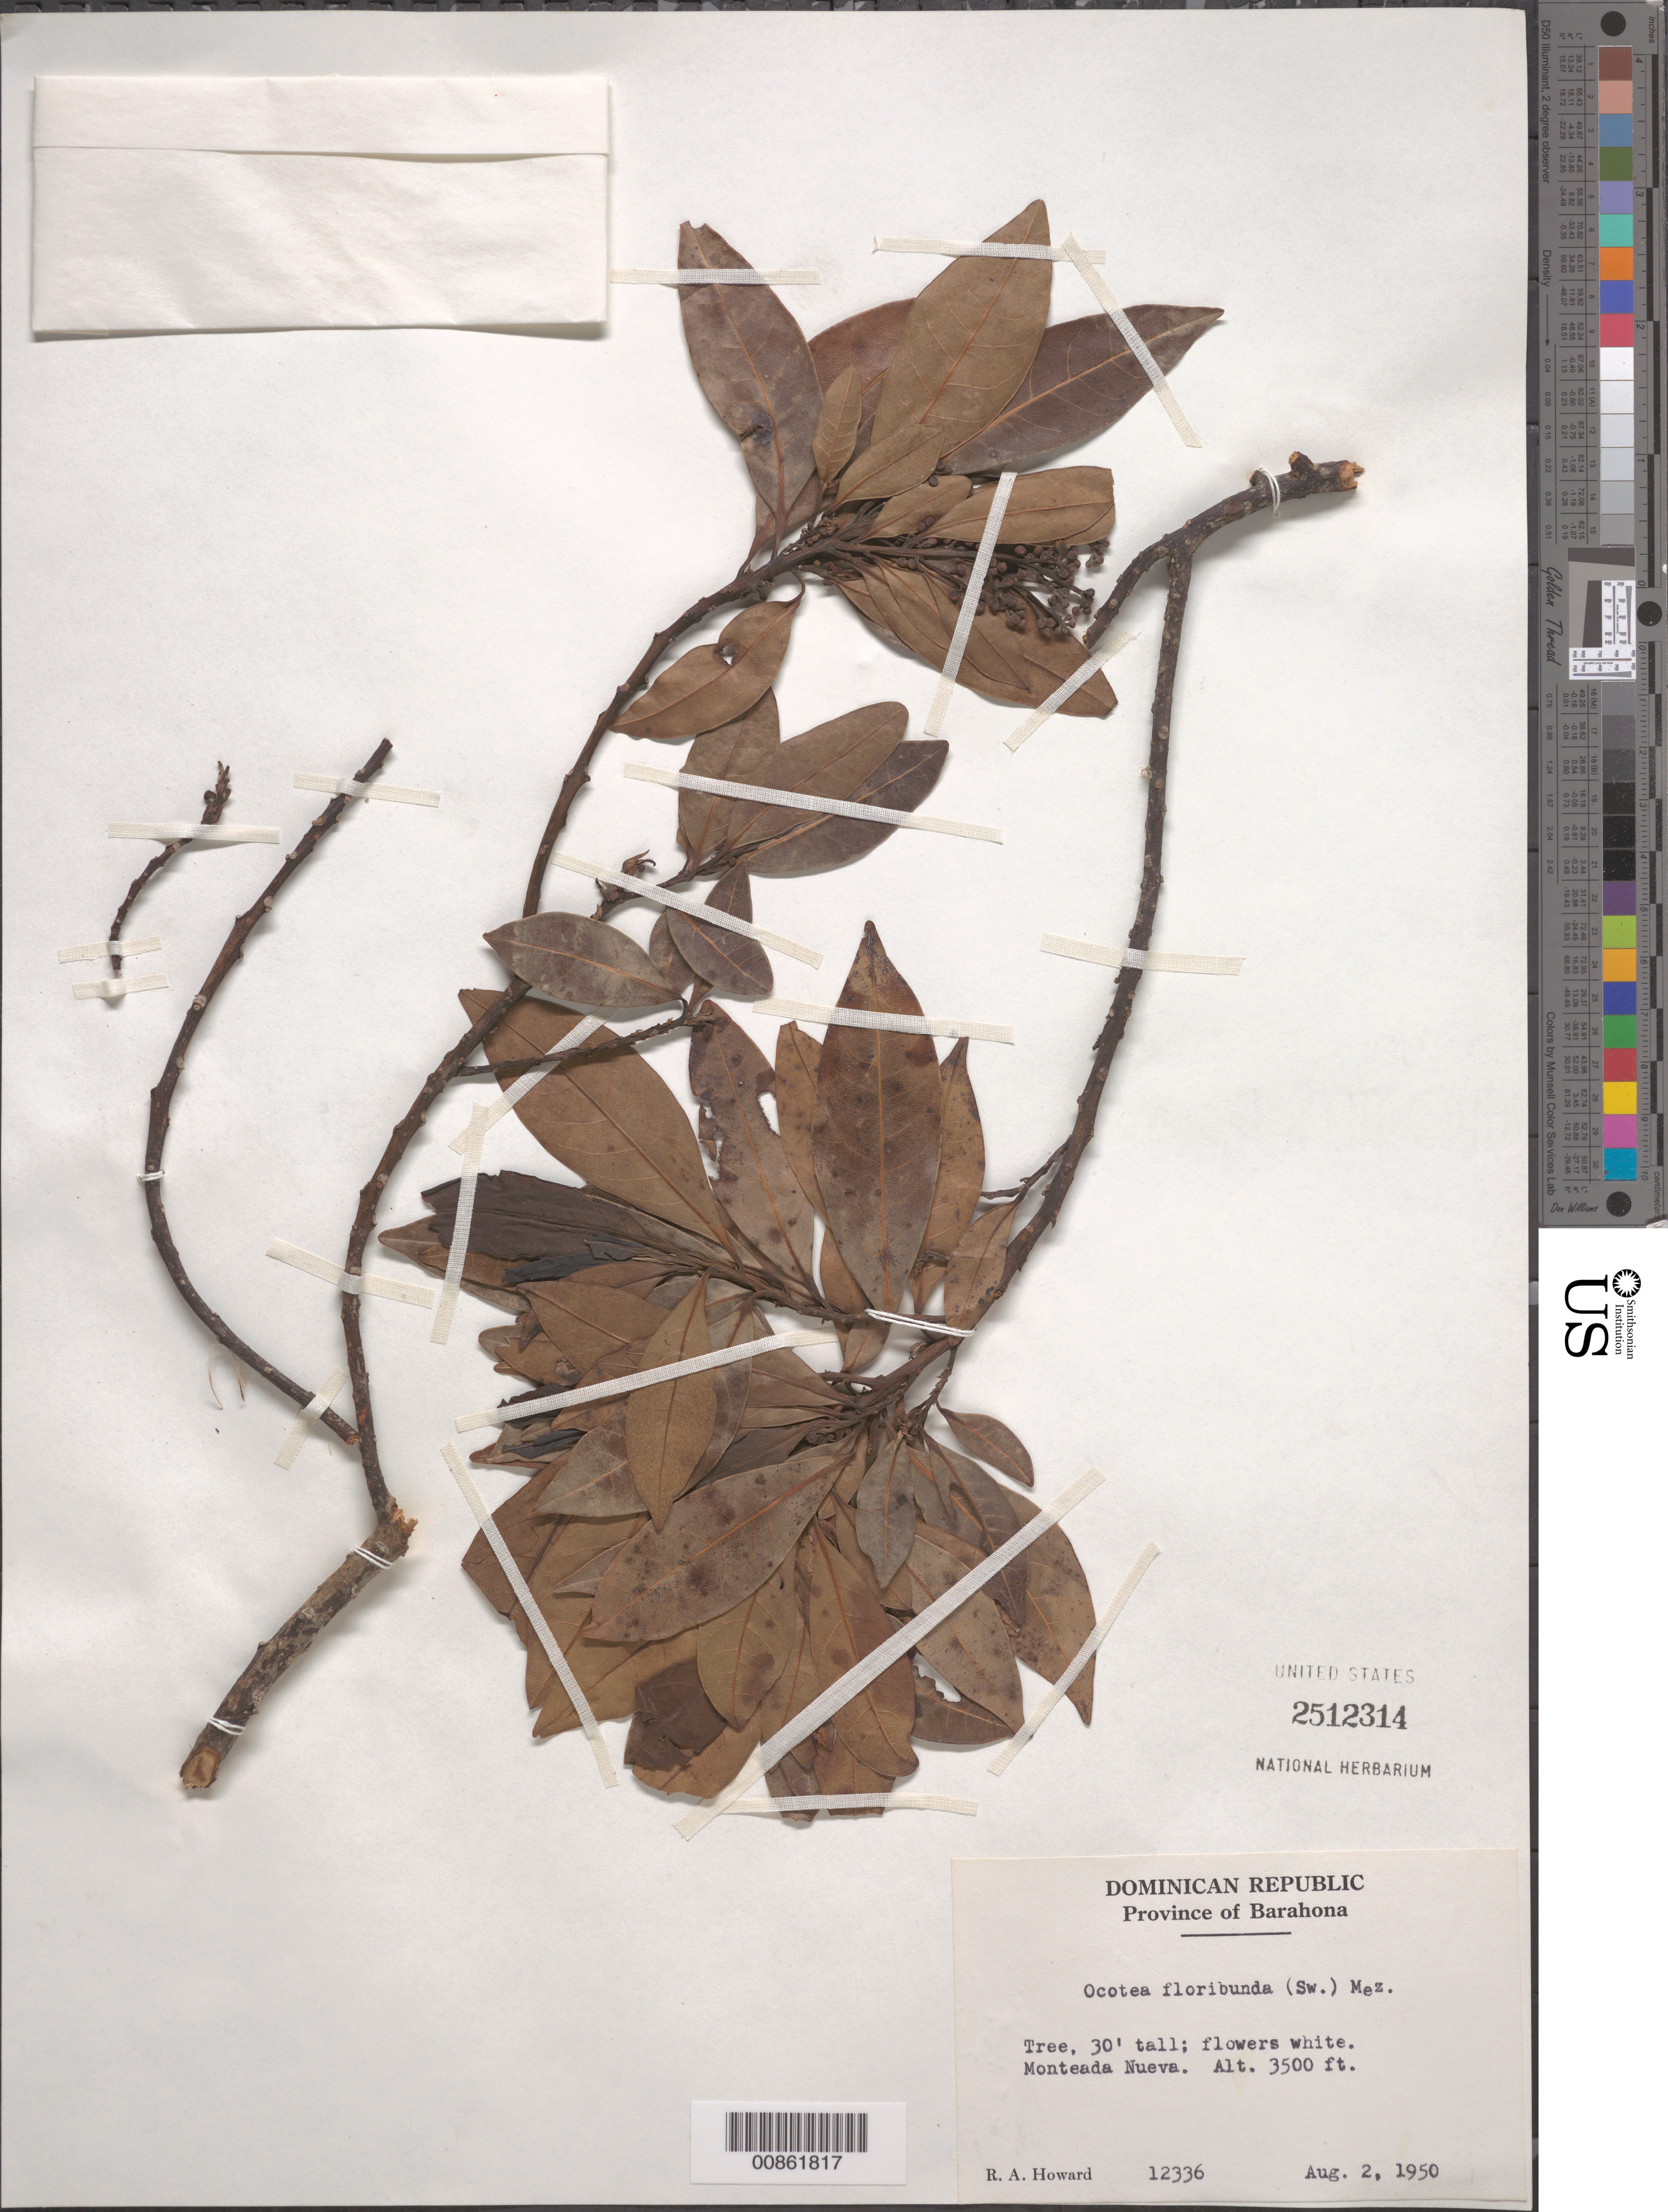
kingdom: Plantae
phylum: Tracheophyta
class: Magnoliopsida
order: Laurales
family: Lauraceae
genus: Ocotea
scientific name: Ocotea floribunda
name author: (Sw.) Mez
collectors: R. A. Howard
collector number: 12336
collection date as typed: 02 Aug 1950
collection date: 1950-08-02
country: Dominican Republic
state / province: Barahona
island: Hispaniola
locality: Monteada Nueva.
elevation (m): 1067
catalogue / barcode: US 2512314